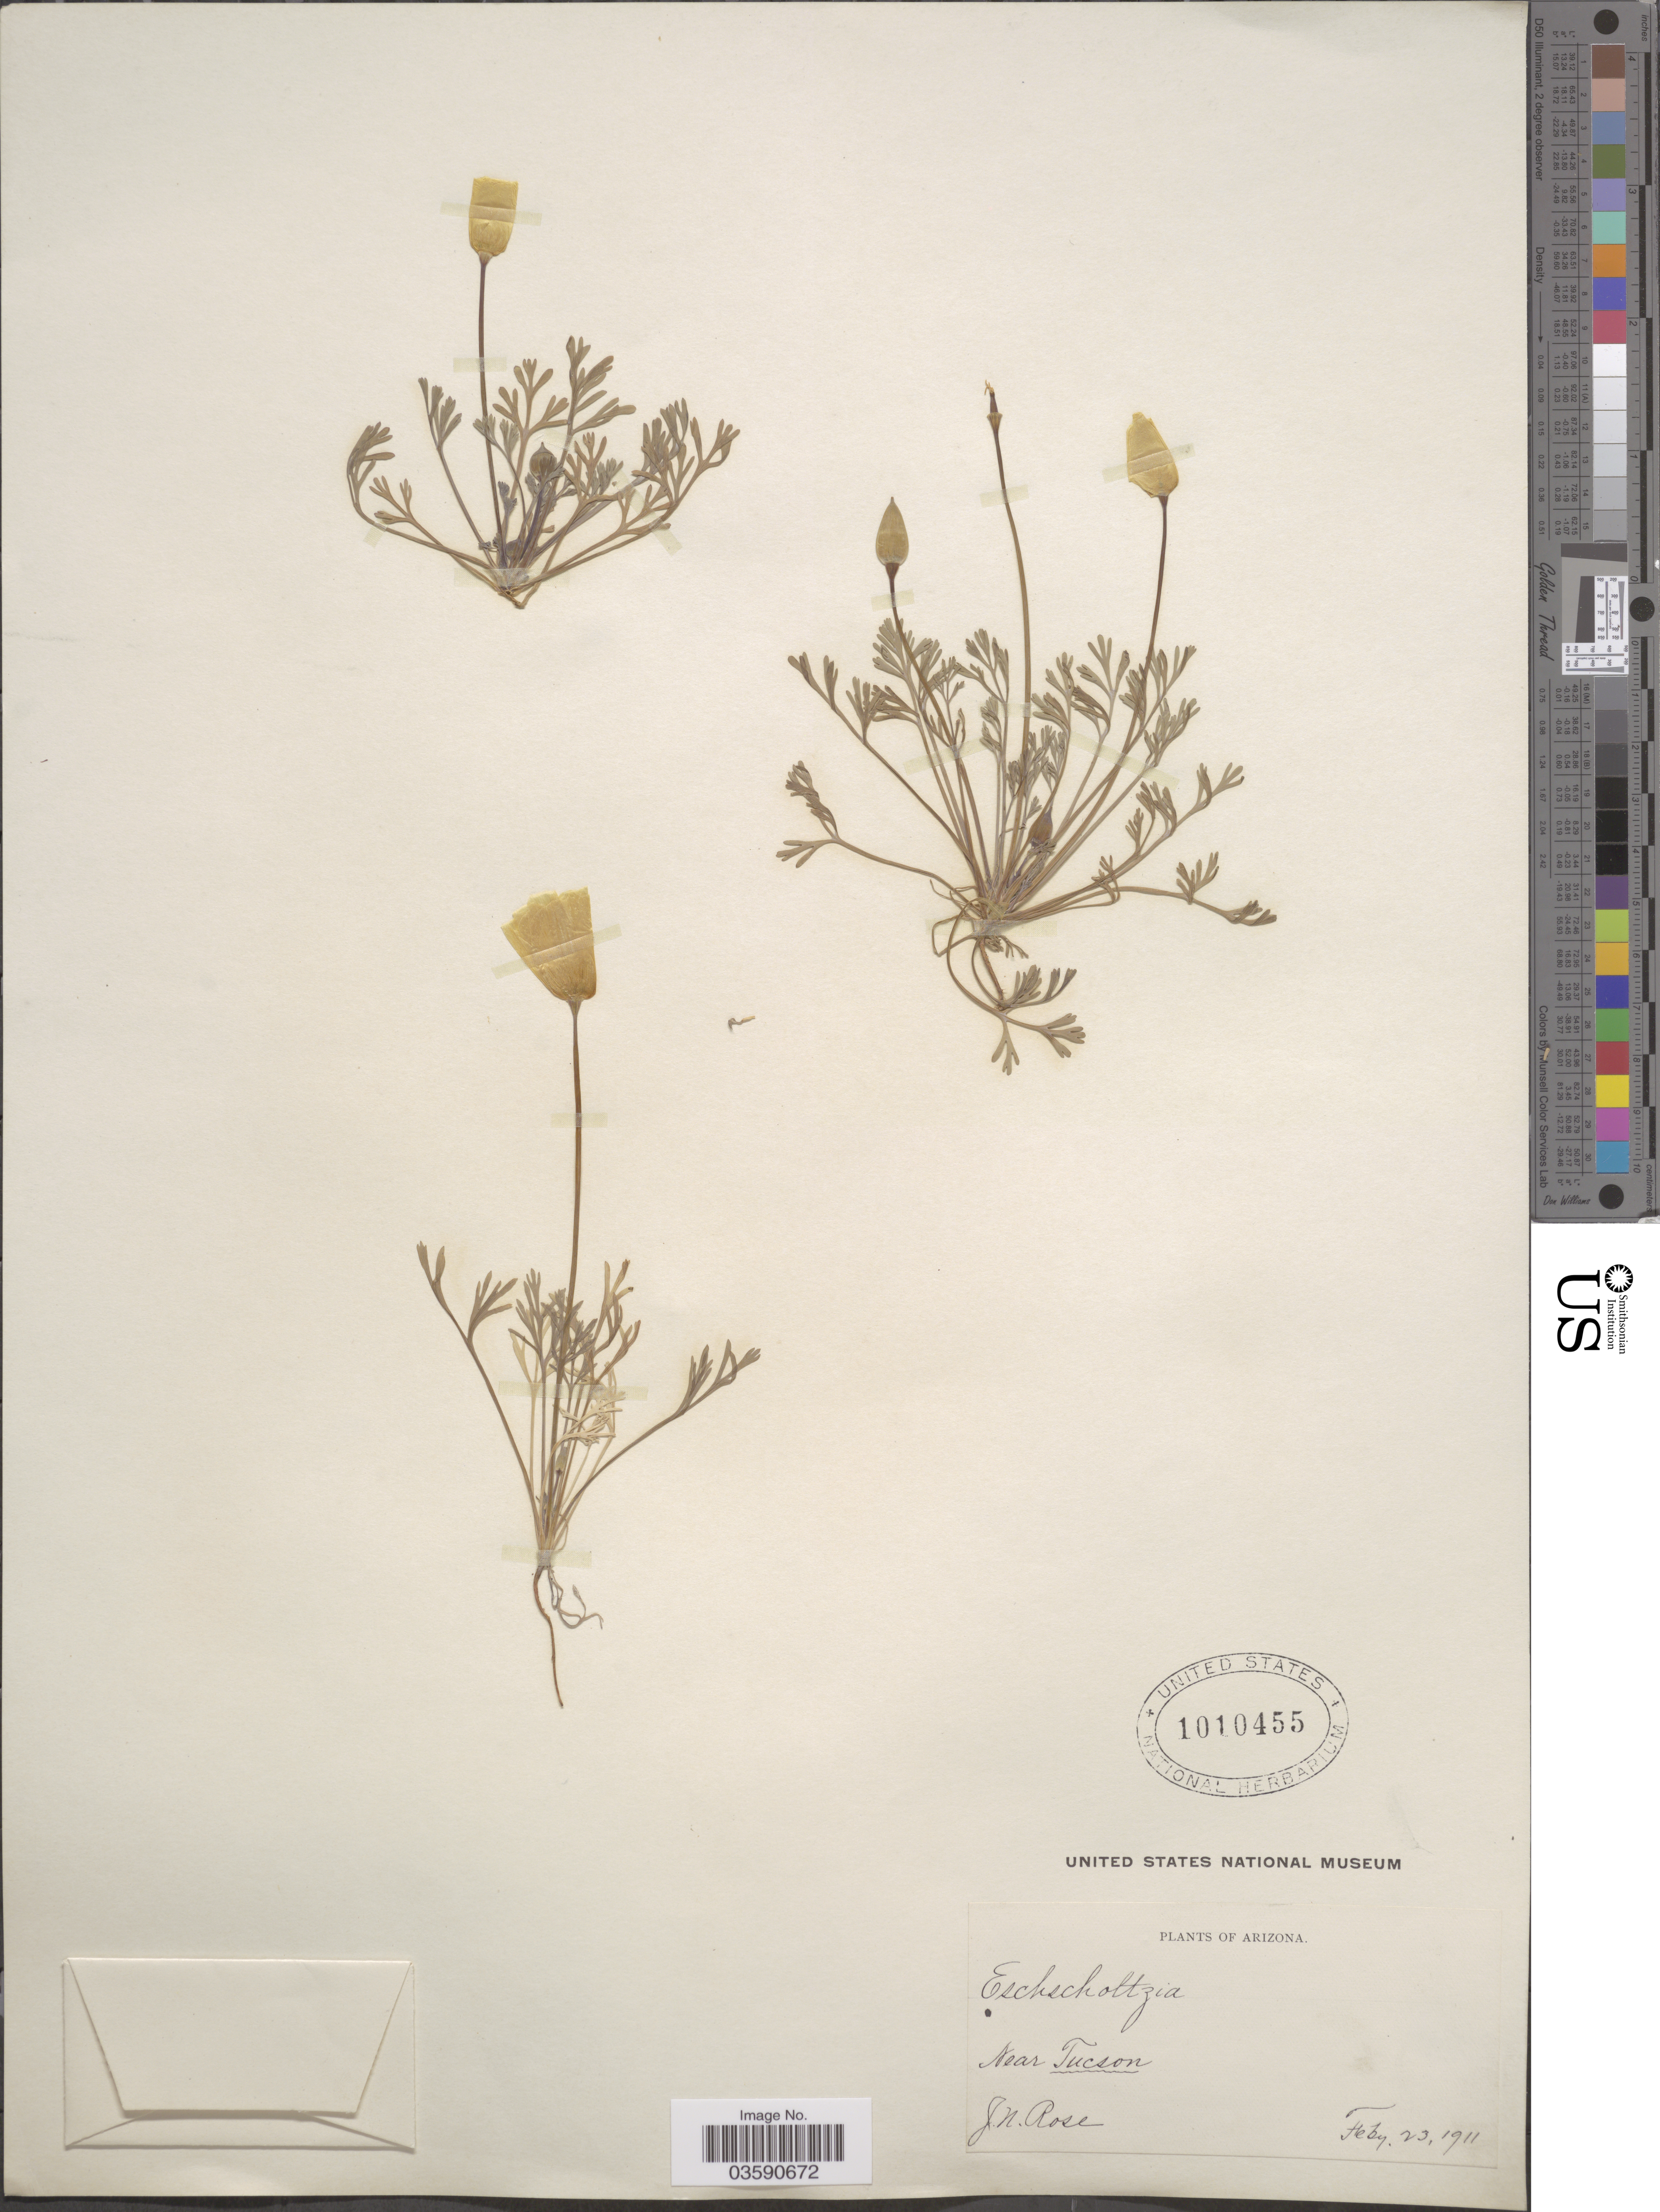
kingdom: Plantae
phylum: Tracheophyta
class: Magnoliopsida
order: Ranunculales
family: Papaveraceae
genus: Eschscholzia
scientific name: Eschscholzia mexicana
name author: Greene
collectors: J. N. Rose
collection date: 1911-02-23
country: United States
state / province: Arizona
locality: Near Tucson.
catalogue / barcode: US 1010455